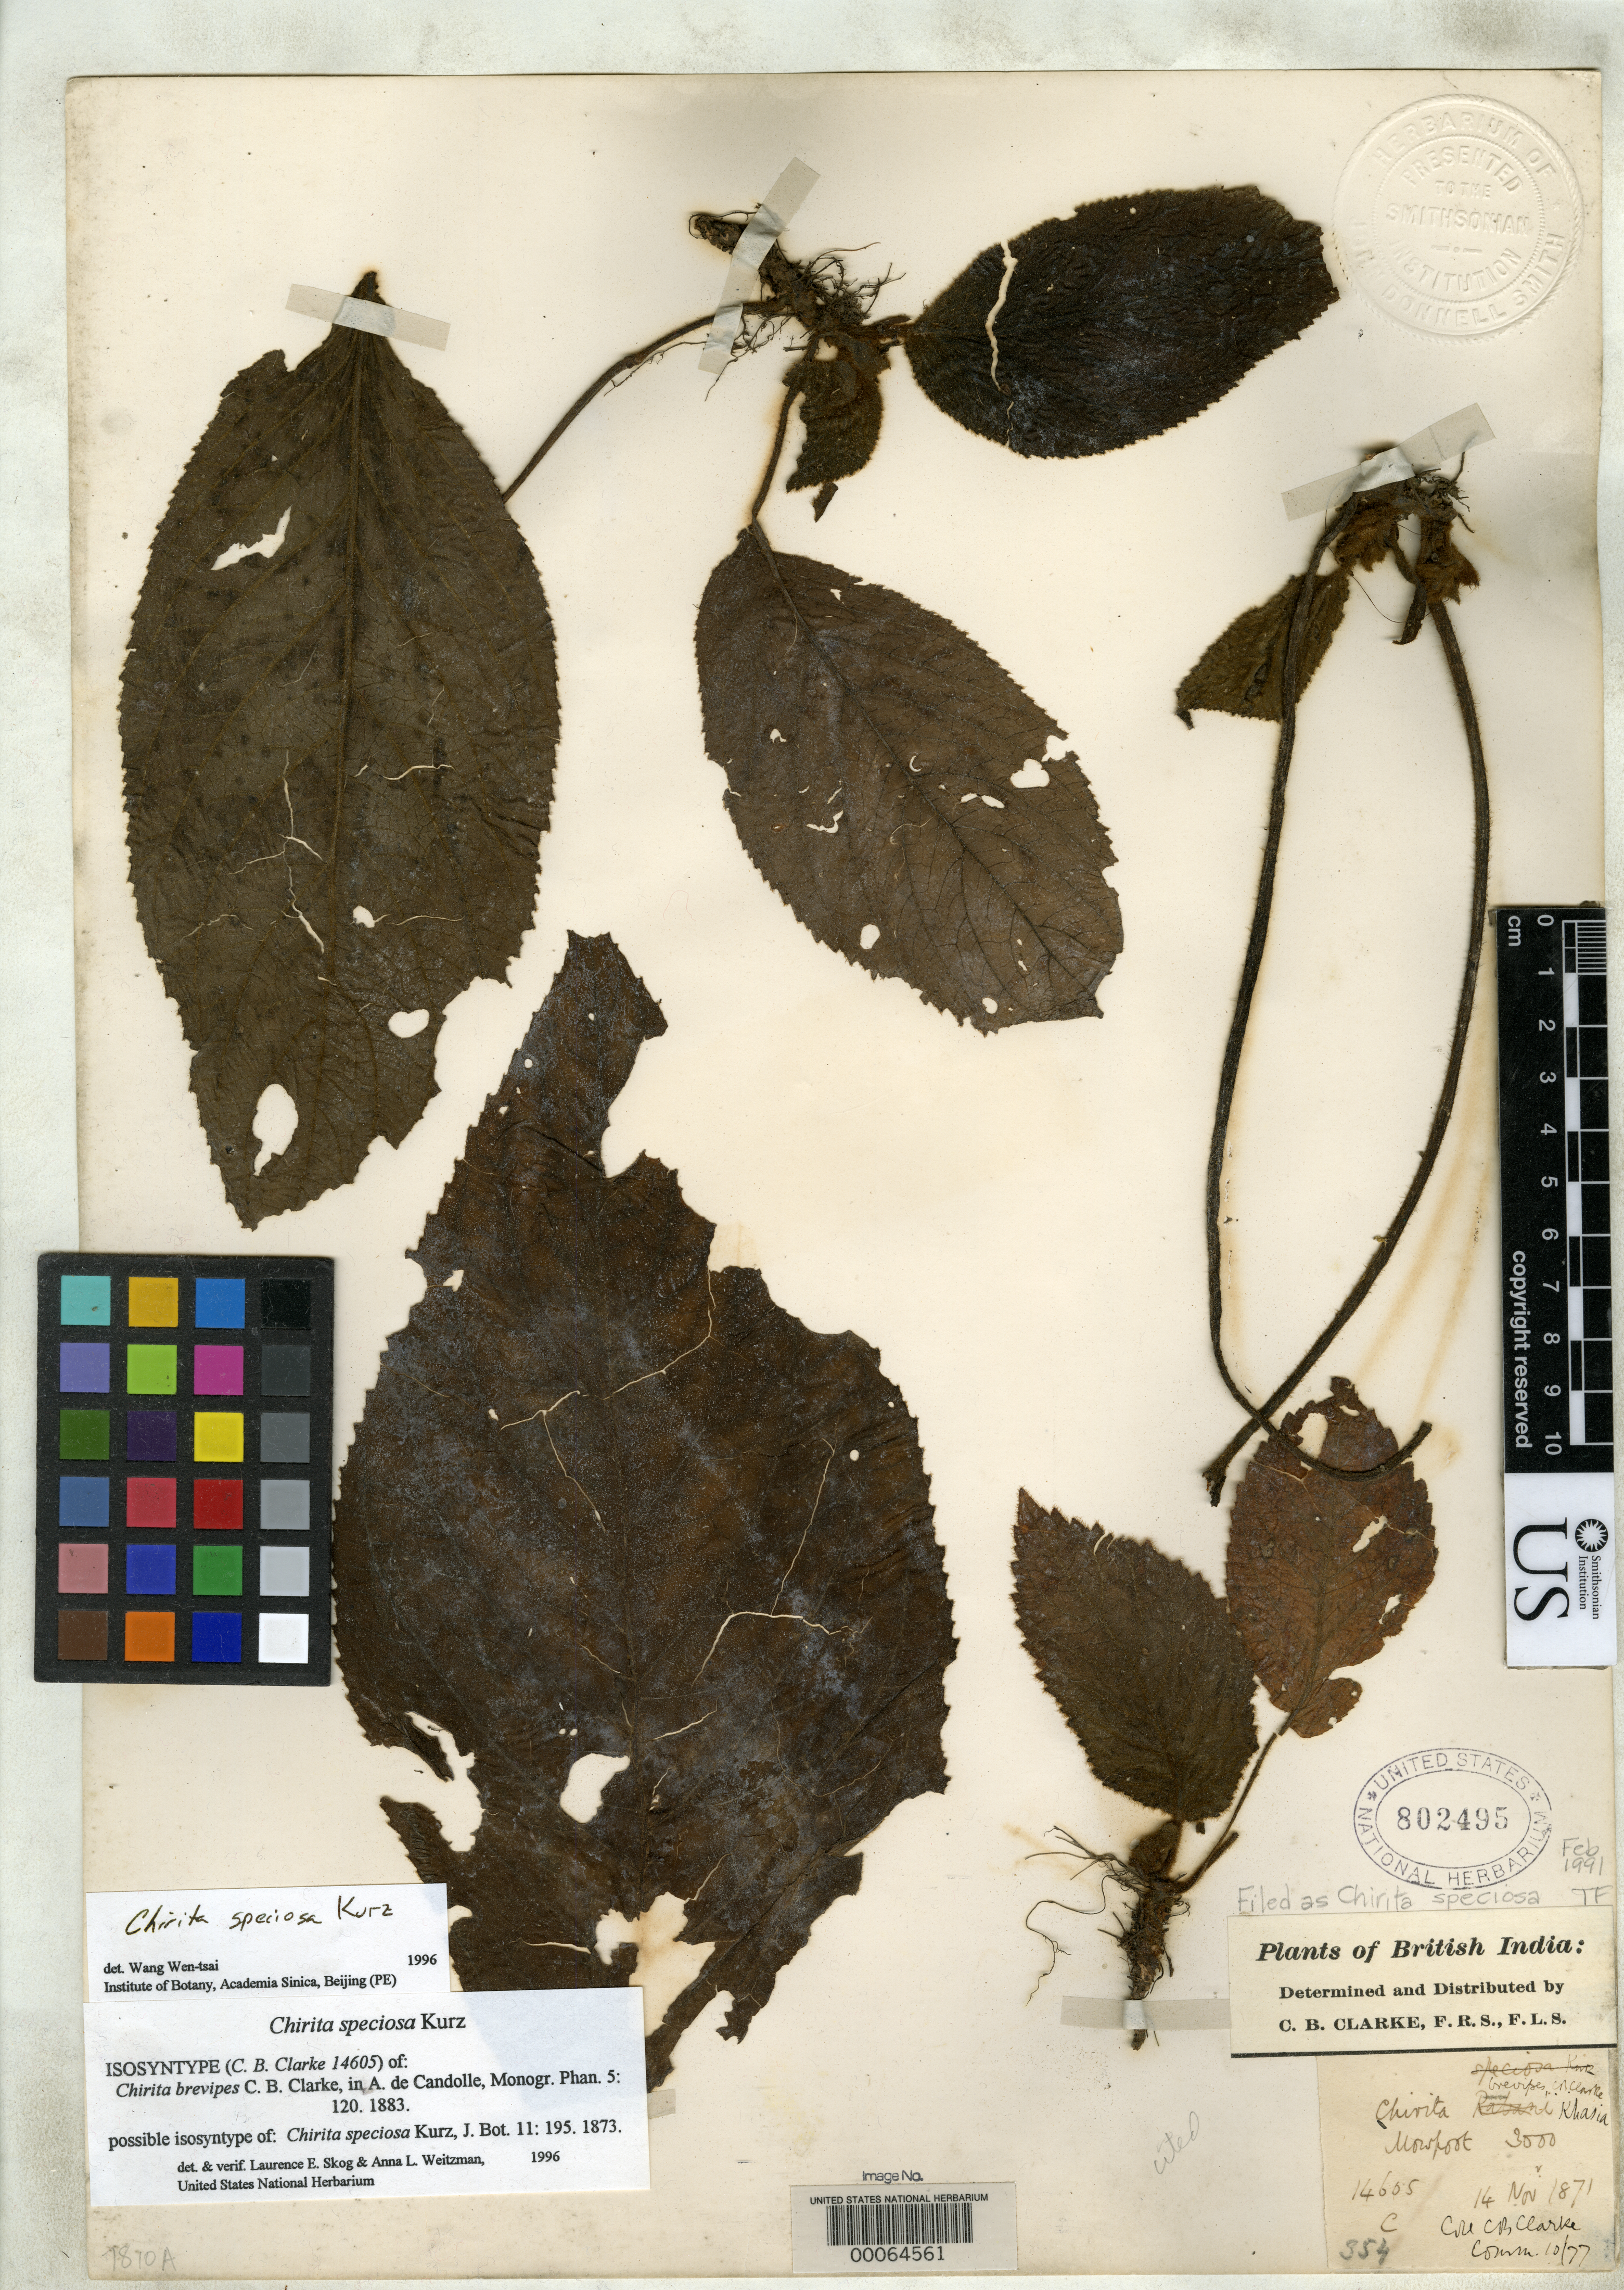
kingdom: Plantae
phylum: Tracheophyta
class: Magnoliopsida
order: Lamiales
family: Gesneriaceae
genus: Chirita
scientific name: Chirita speciosa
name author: Kurz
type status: Possible Isosyntype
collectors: C. B. Clarke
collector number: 14605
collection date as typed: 14 Nov 1871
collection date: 1871-11-14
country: India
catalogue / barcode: US 802495-2